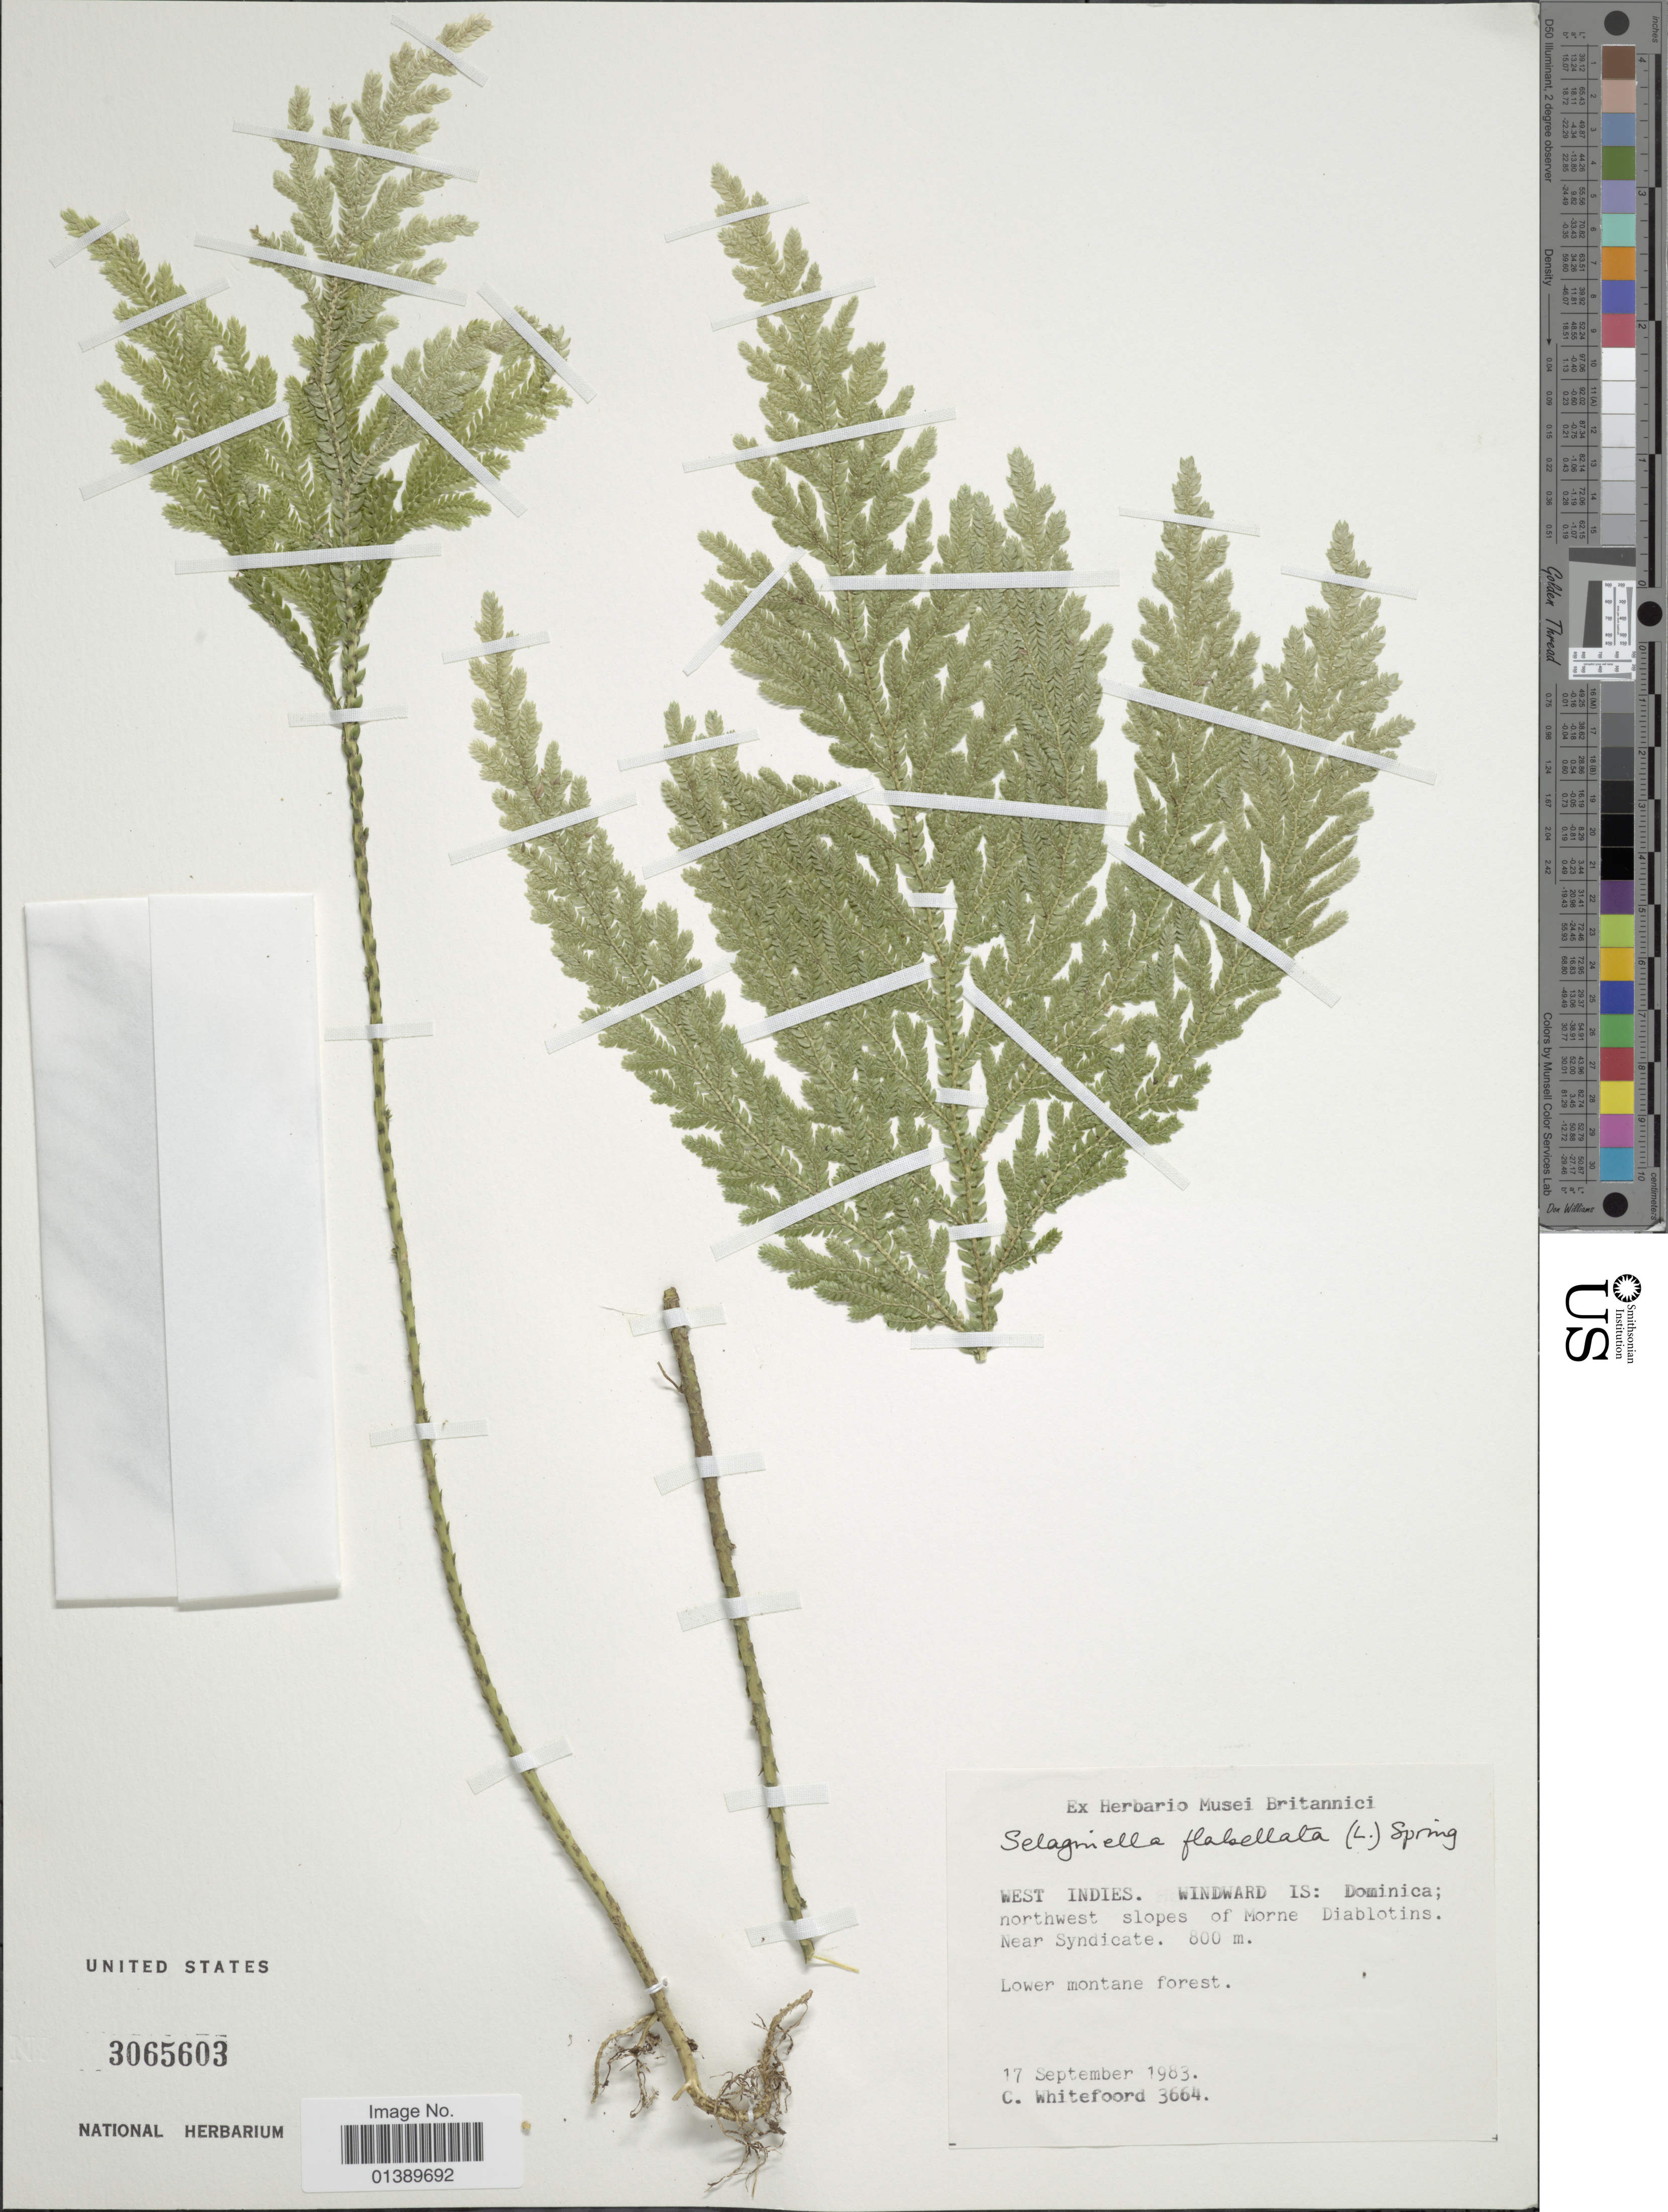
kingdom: Plantae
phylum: Tracheophyta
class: Lycopodiopsida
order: Selaginellales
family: Selaginellaceae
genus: Selaginella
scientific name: Selaginella flabellata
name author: L.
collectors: C. Whitefoord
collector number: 3664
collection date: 1983-09-17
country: Dominica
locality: West Indies. Windward Is: northwest slopes of Morne Diablotins, Near Syndicate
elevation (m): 800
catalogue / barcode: US 3065603